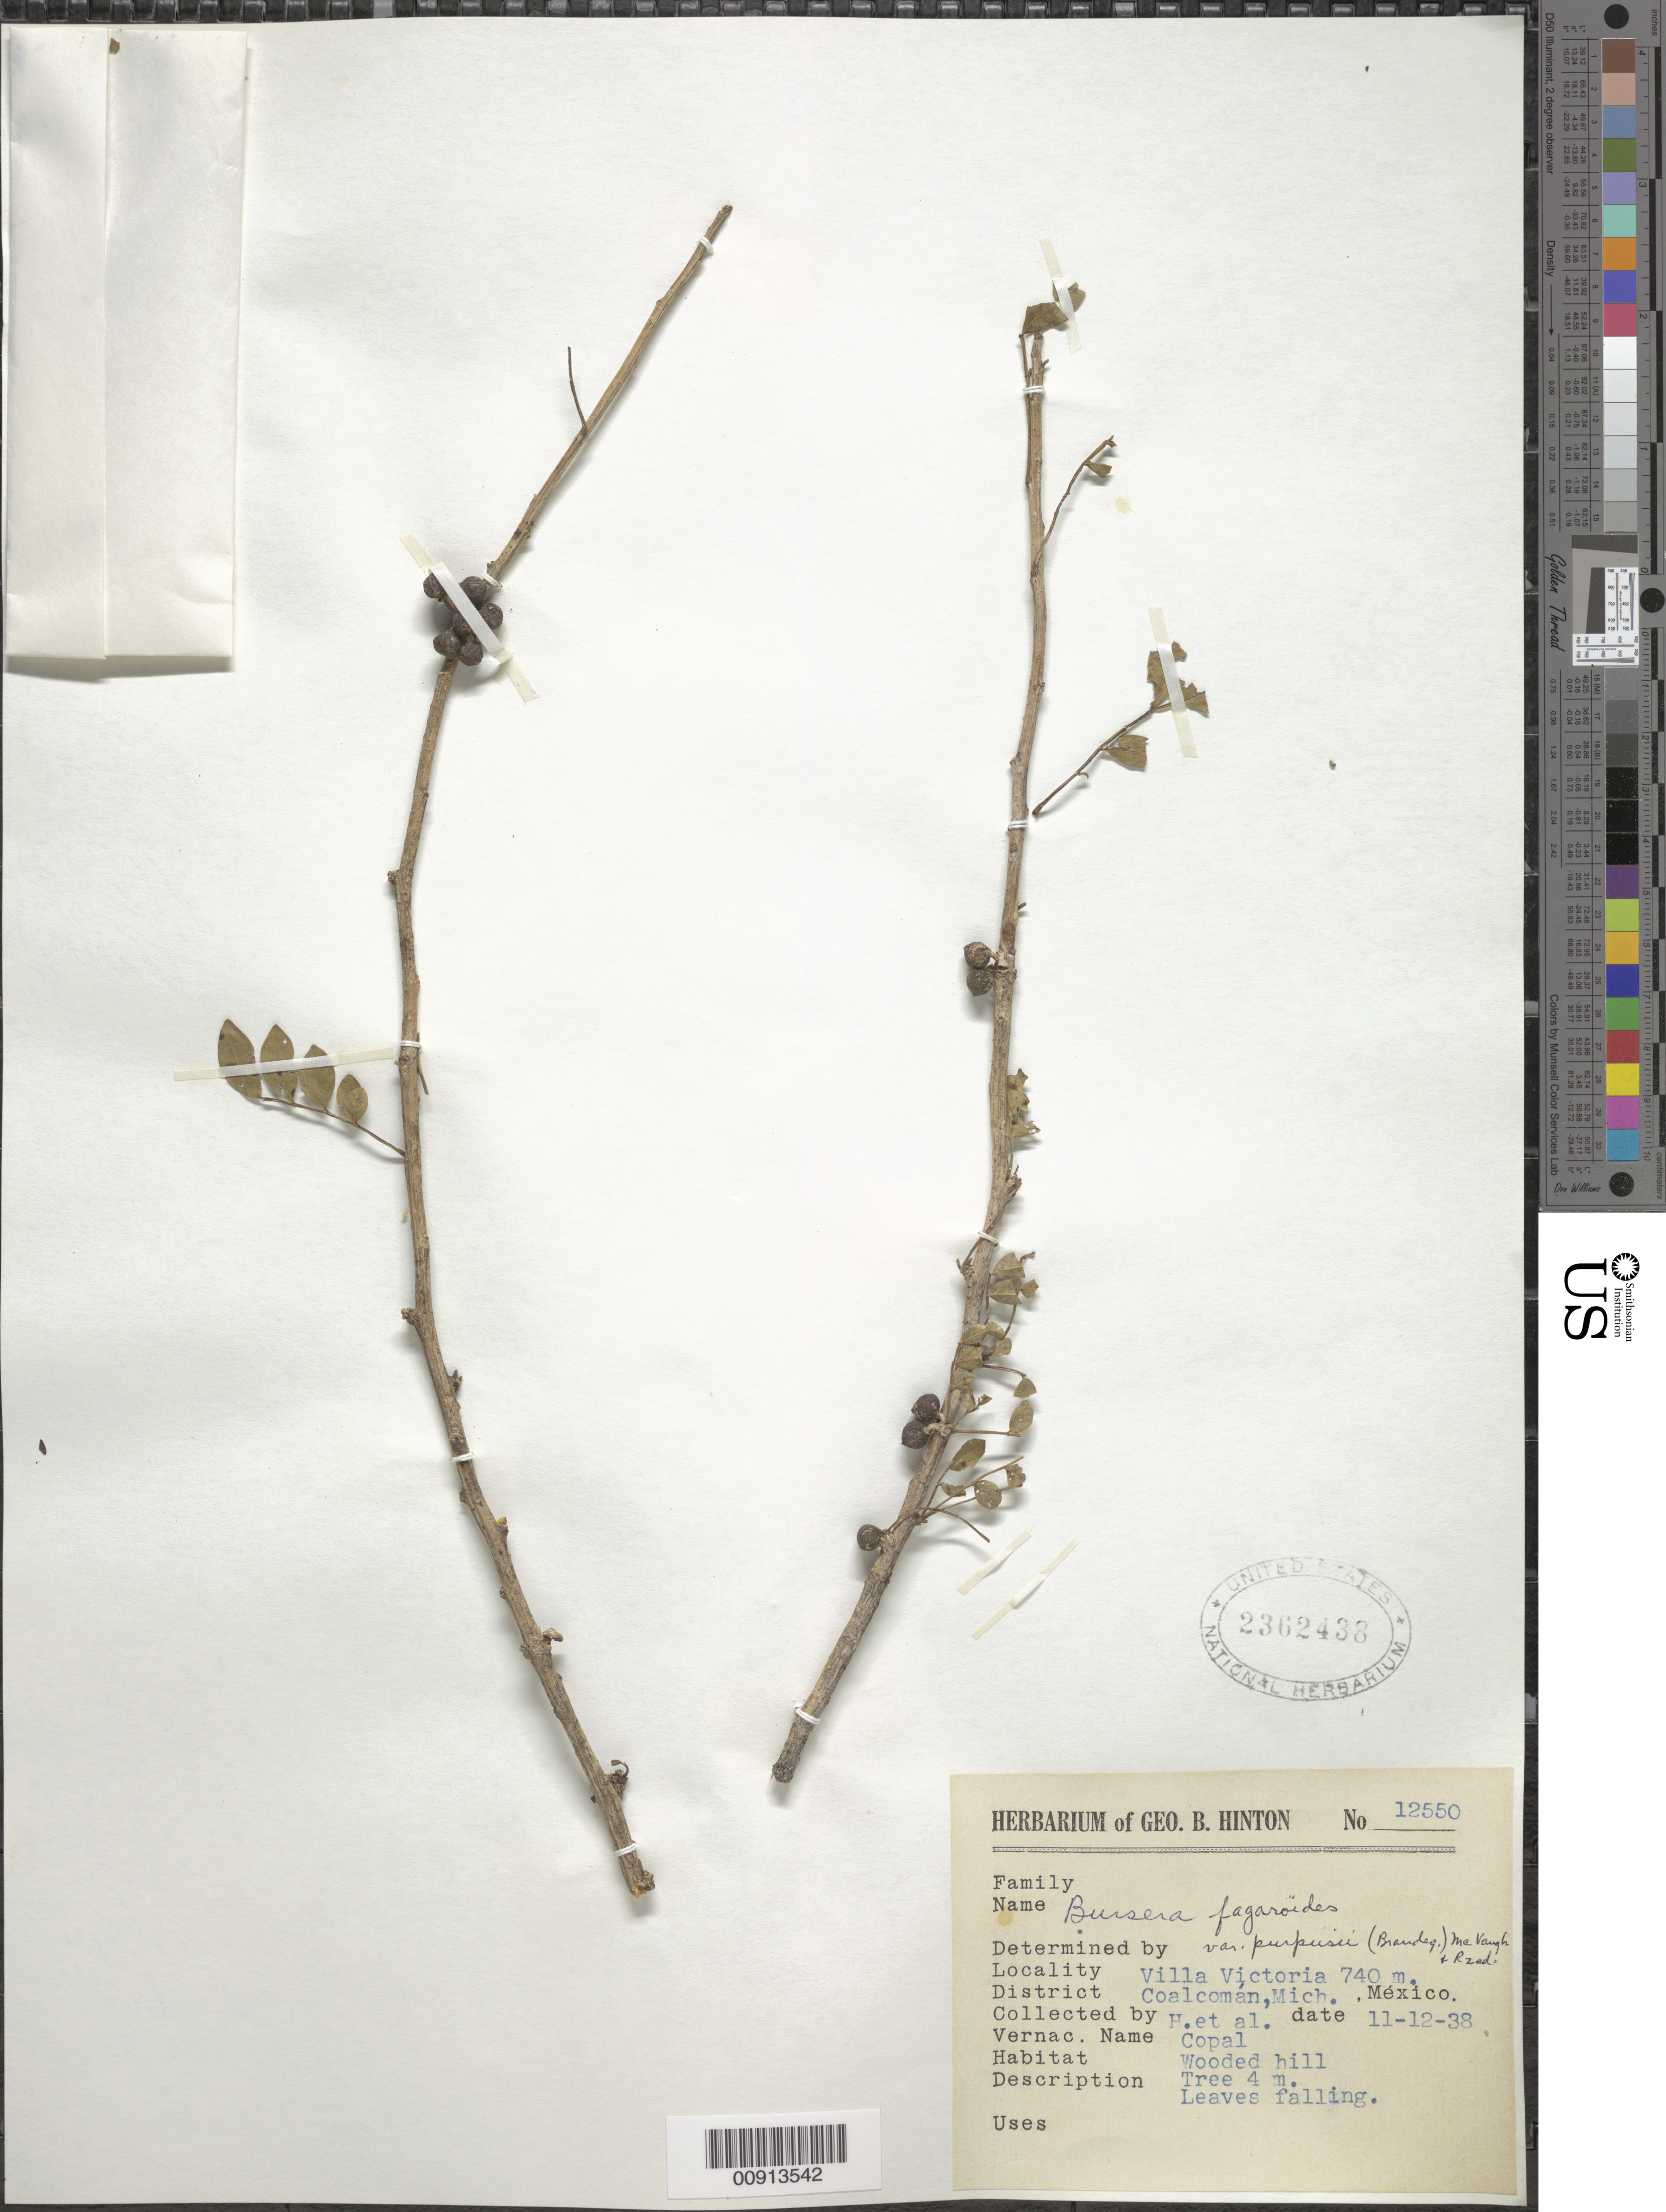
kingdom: Plantae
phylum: Tracheophyta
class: Magnoliopsida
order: Sapindales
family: Burseraceae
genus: Bursera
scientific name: Bursera fagaroides var. purpusii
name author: (Brandegee) McVaugh & Rzed.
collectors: G. B. Hinton & et al.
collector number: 12550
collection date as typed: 12 Nov 1938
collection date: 1938-11-12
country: Mexico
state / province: Michoacán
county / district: Coalcomán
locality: Villa Victoria, District Coalcomán, Michoacán.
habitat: Wooded hill.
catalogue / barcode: US 2362438